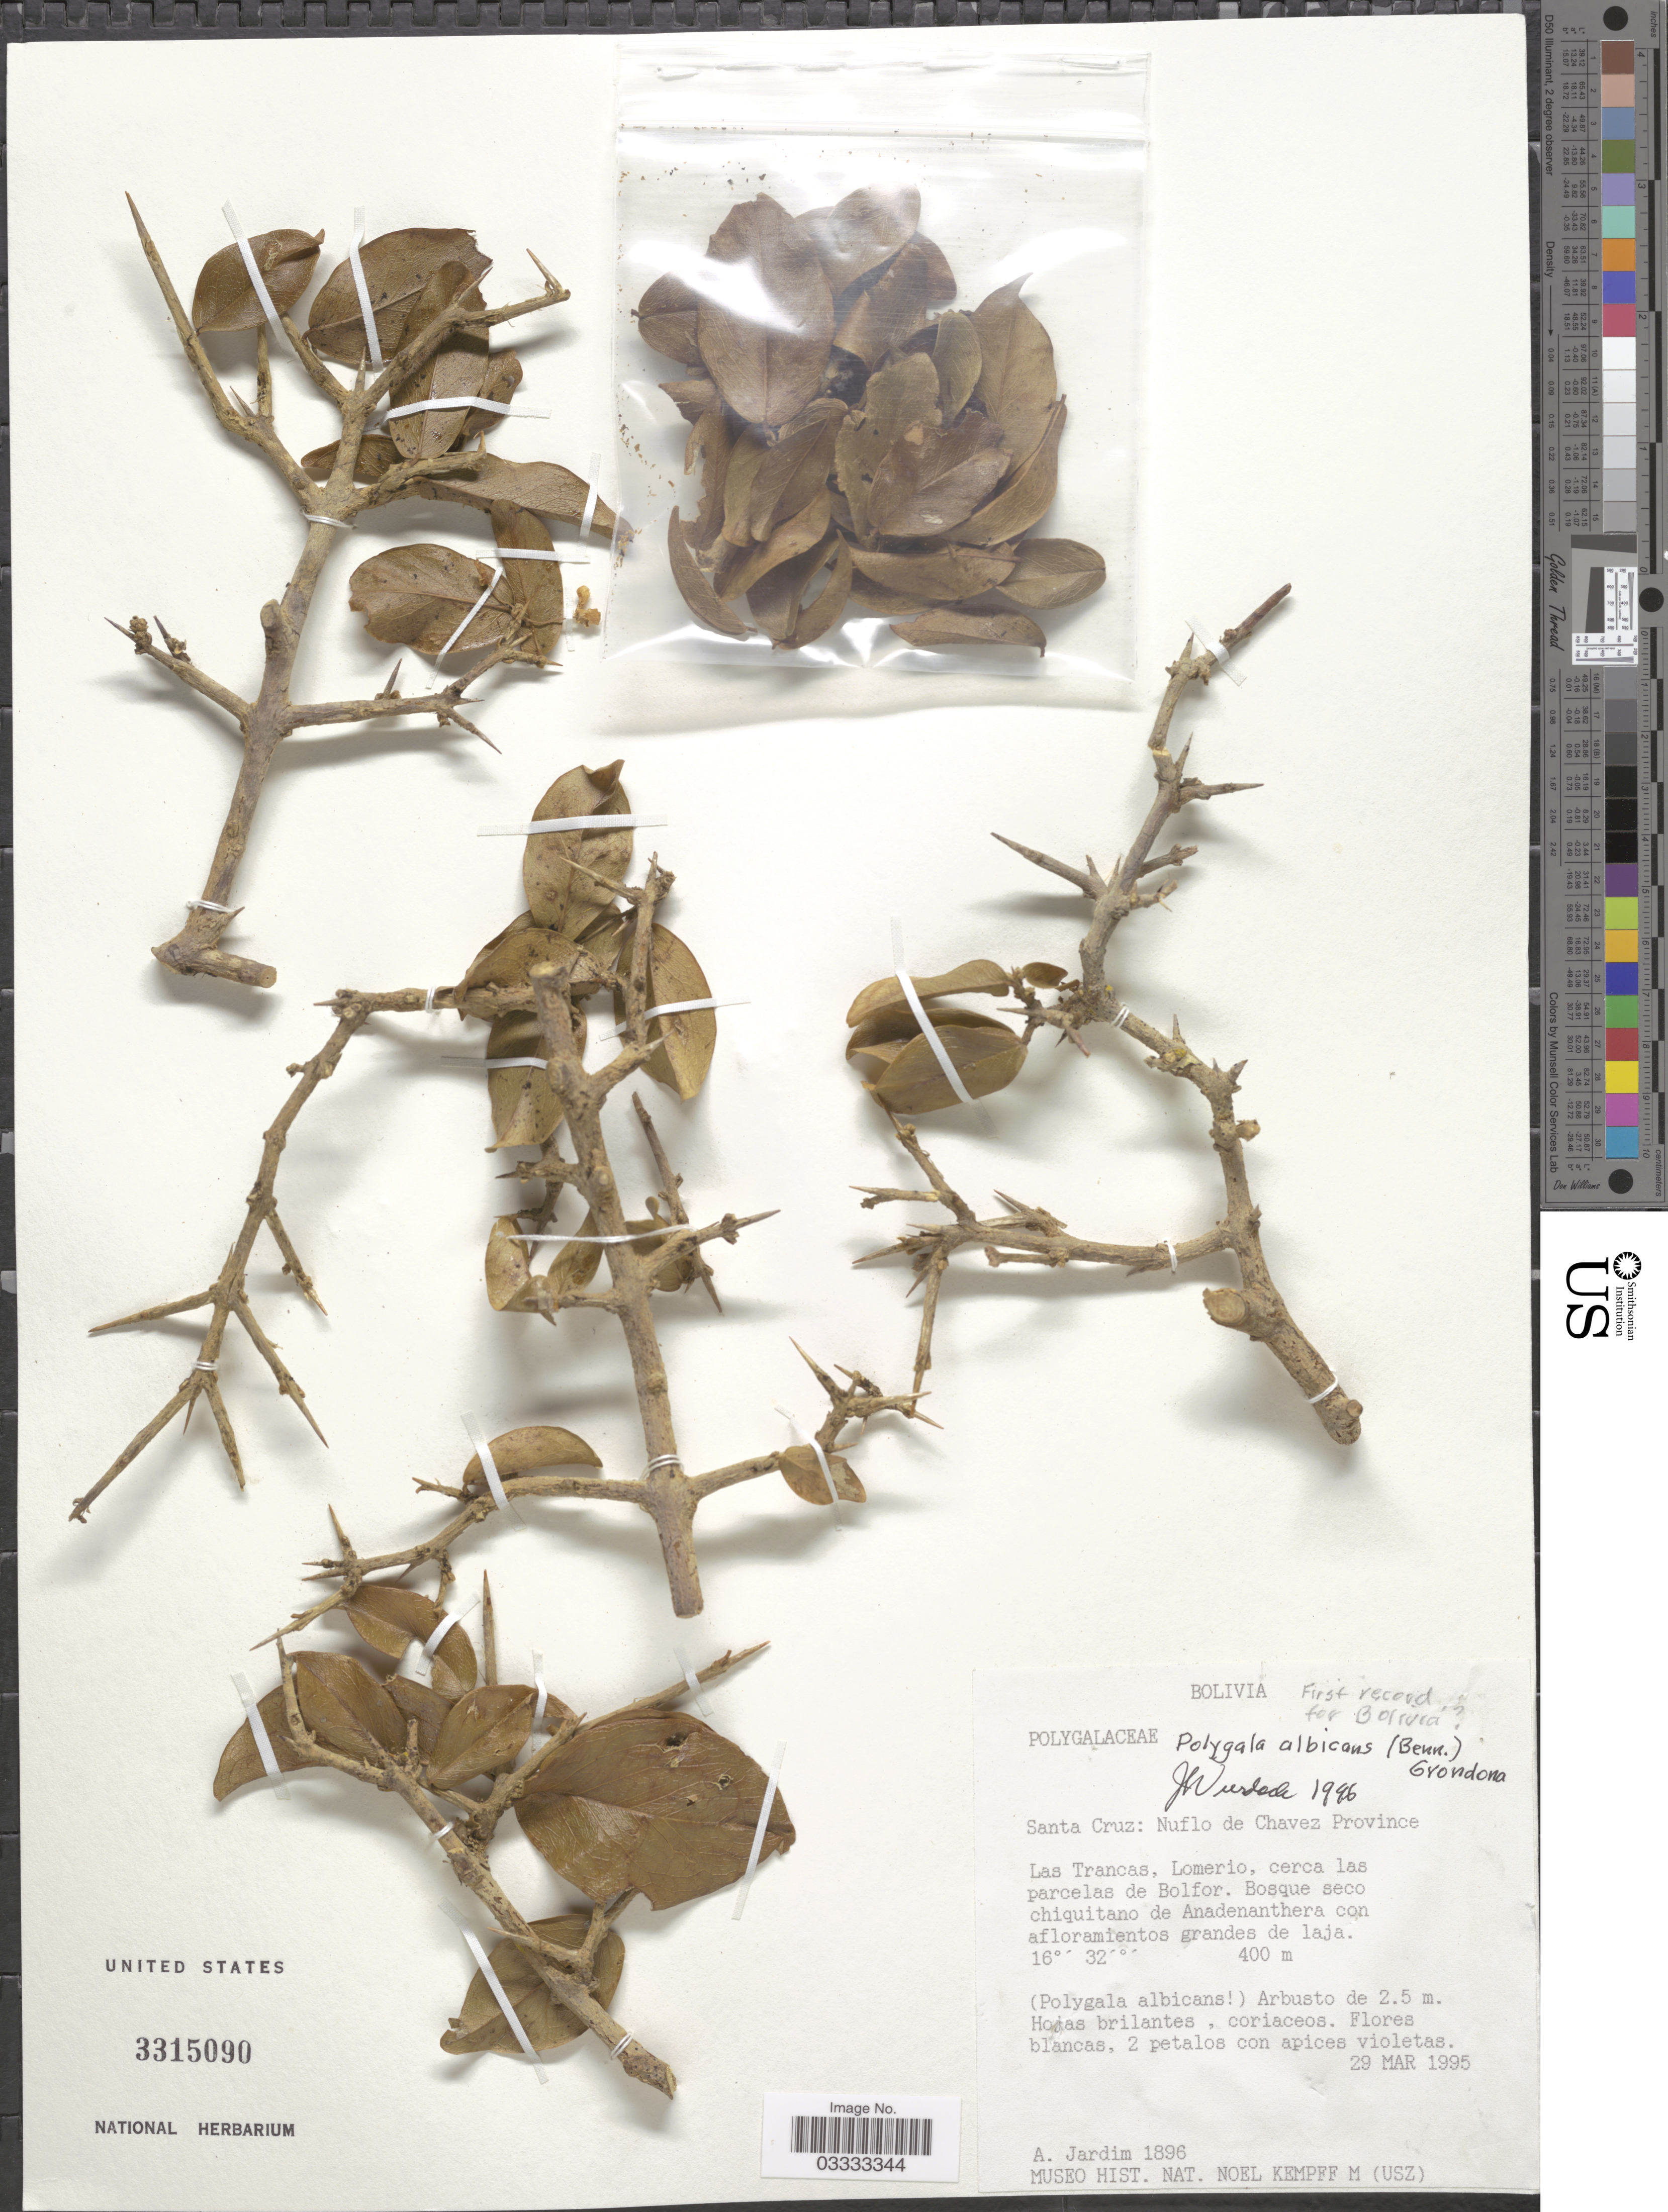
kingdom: Plantae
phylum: Tracheophyta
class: Magnoliopsida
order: Fabales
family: Polygalaceae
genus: Acanthocladus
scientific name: Acanthocladus dichromus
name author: (Steud.) J.F.B. Pastore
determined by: Strong, Mark T., (BOT), Smithsonian Institution - National Museum of Natural History (UNITED STATES)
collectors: A. Jardim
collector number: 1896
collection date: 1995-03-29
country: Bolivia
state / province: Santa Cruz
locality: Nuflo de Chavez Province. Las Trancas, Lomerio, cerca las parcelas de Bolfor. Bosque seco chiquitano de Anadenanthera con afloramientos grandes de laja.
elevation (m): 400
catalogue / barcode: US 3315090